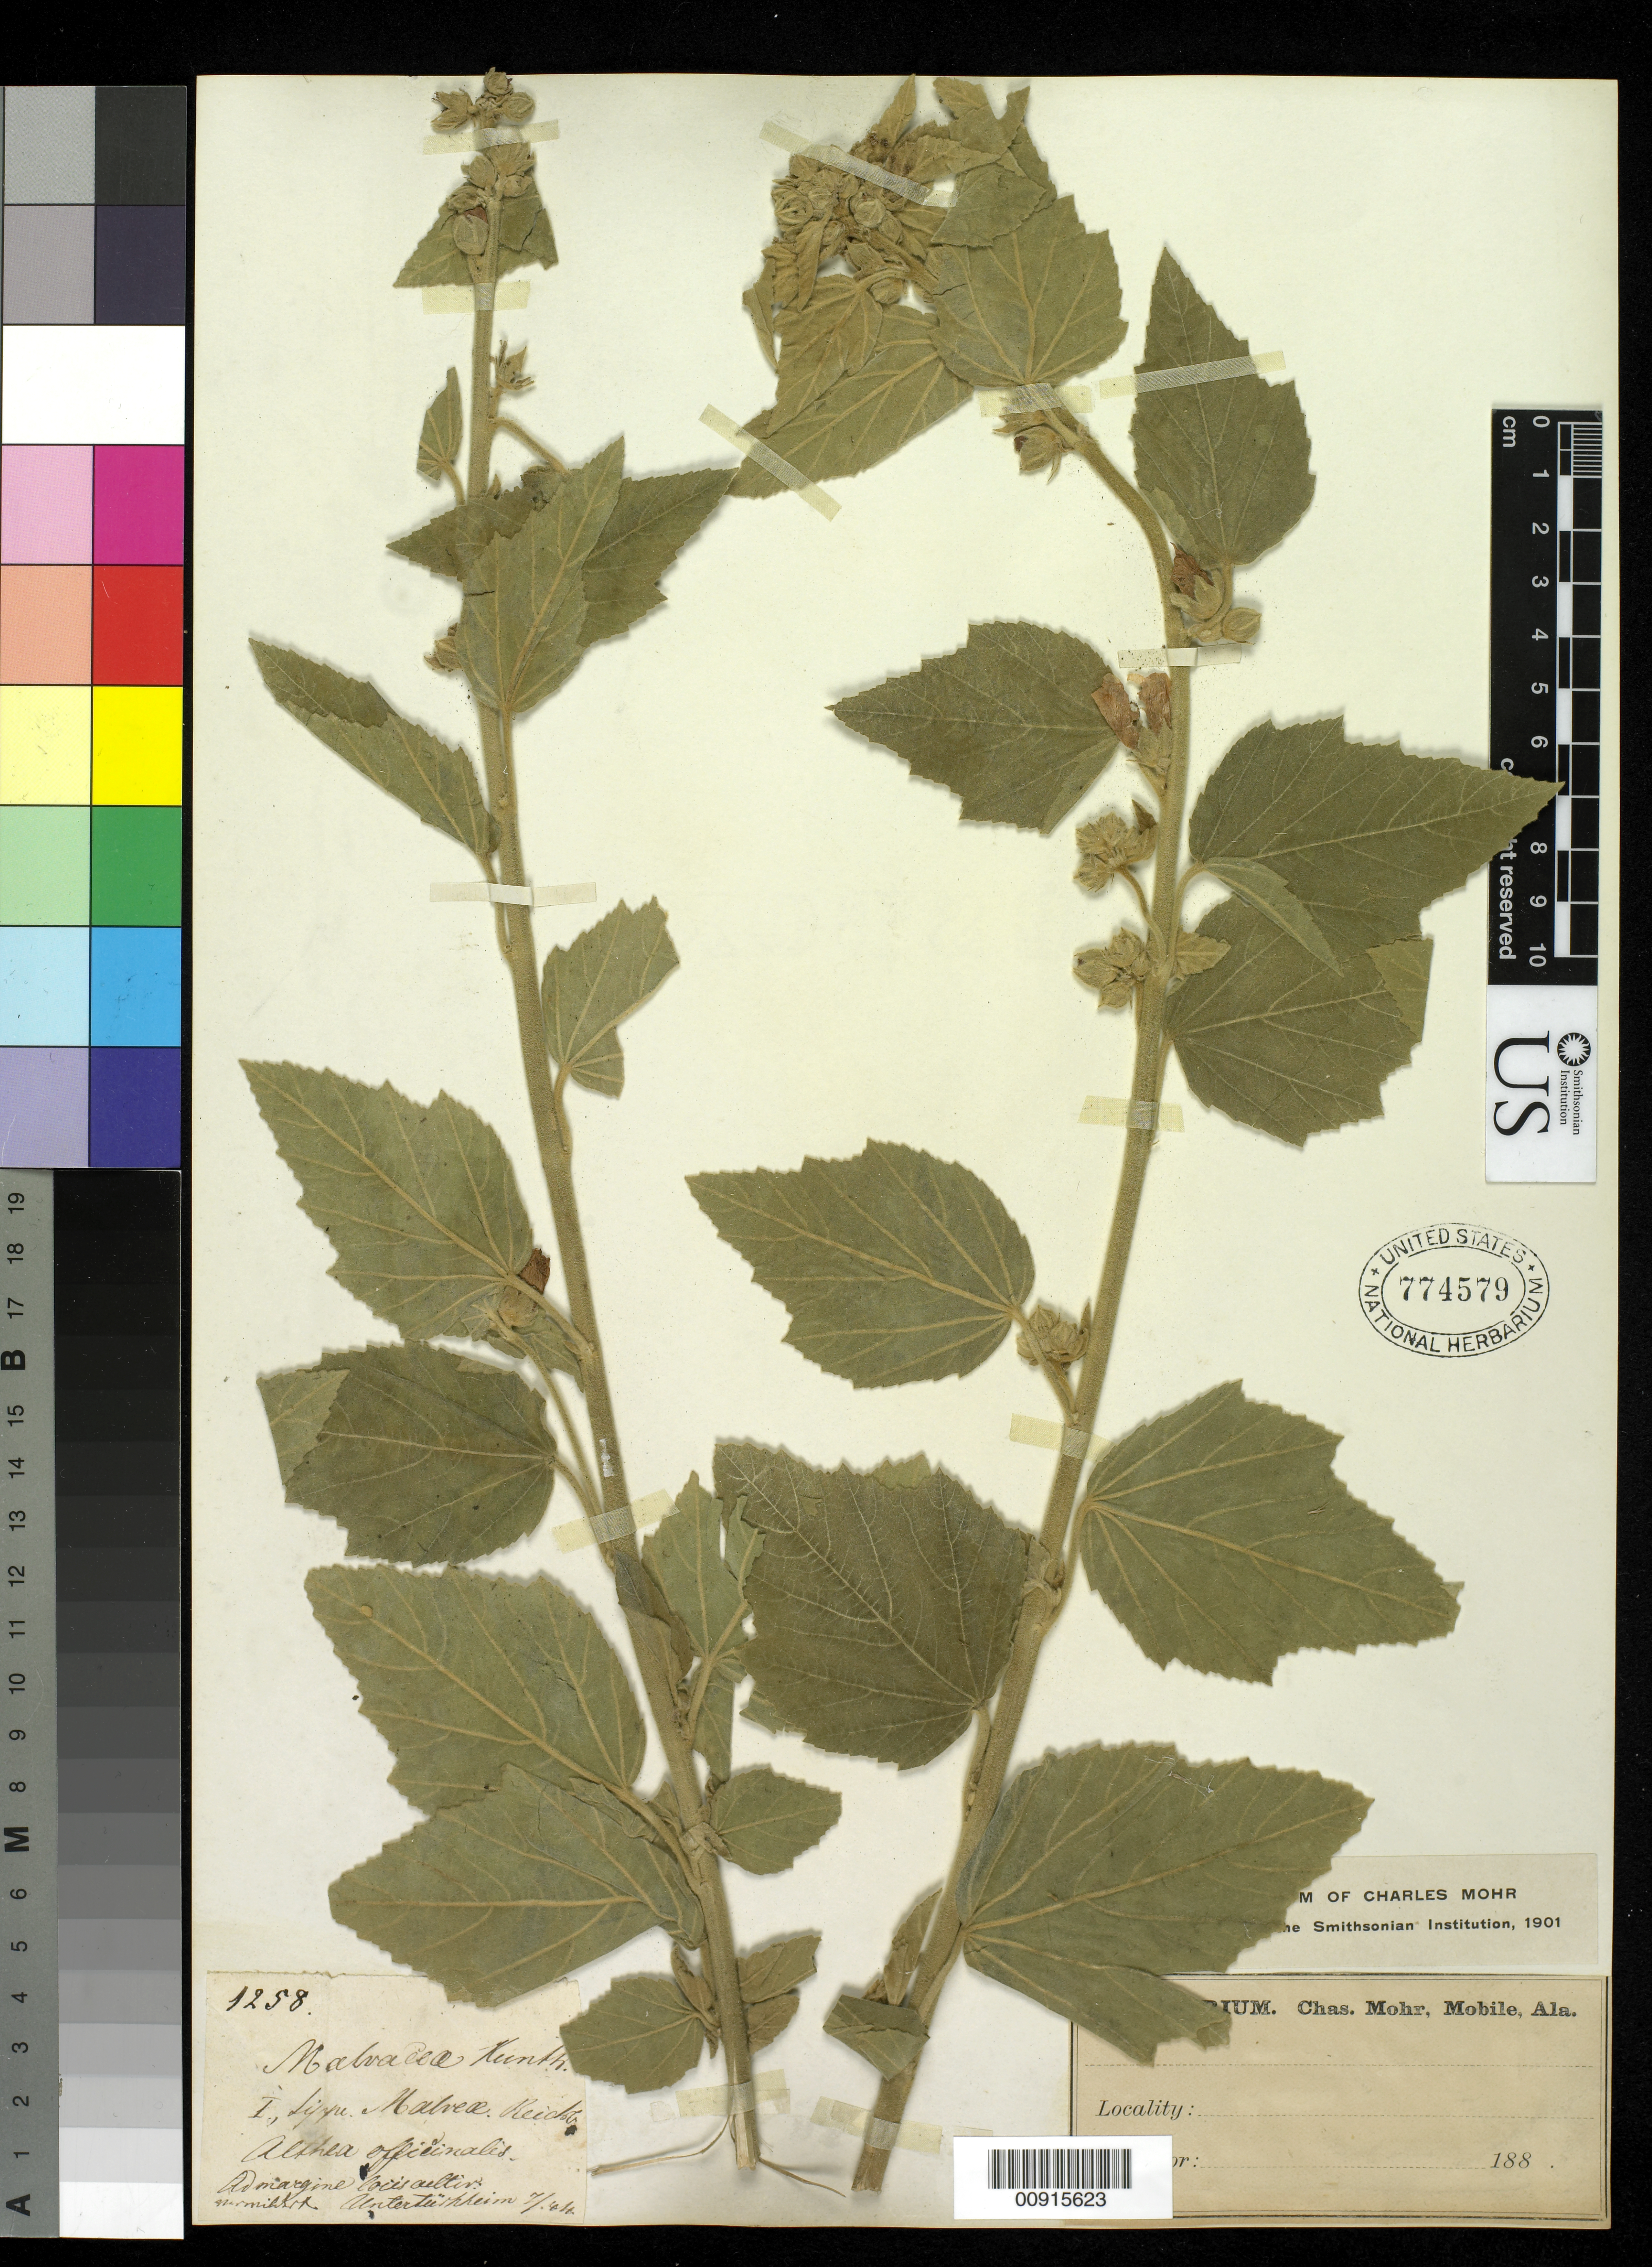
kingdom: Plantae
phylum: Tracheophyta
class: Magnoliopsida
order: Malvales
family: Malvaceae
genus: Althaea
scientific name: Althaea officinalis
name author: L.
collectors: ex herb. C. Mohr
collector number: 1258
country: Germany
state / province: Baden-württemberg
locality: Unterturkheim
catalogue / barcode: US 774579